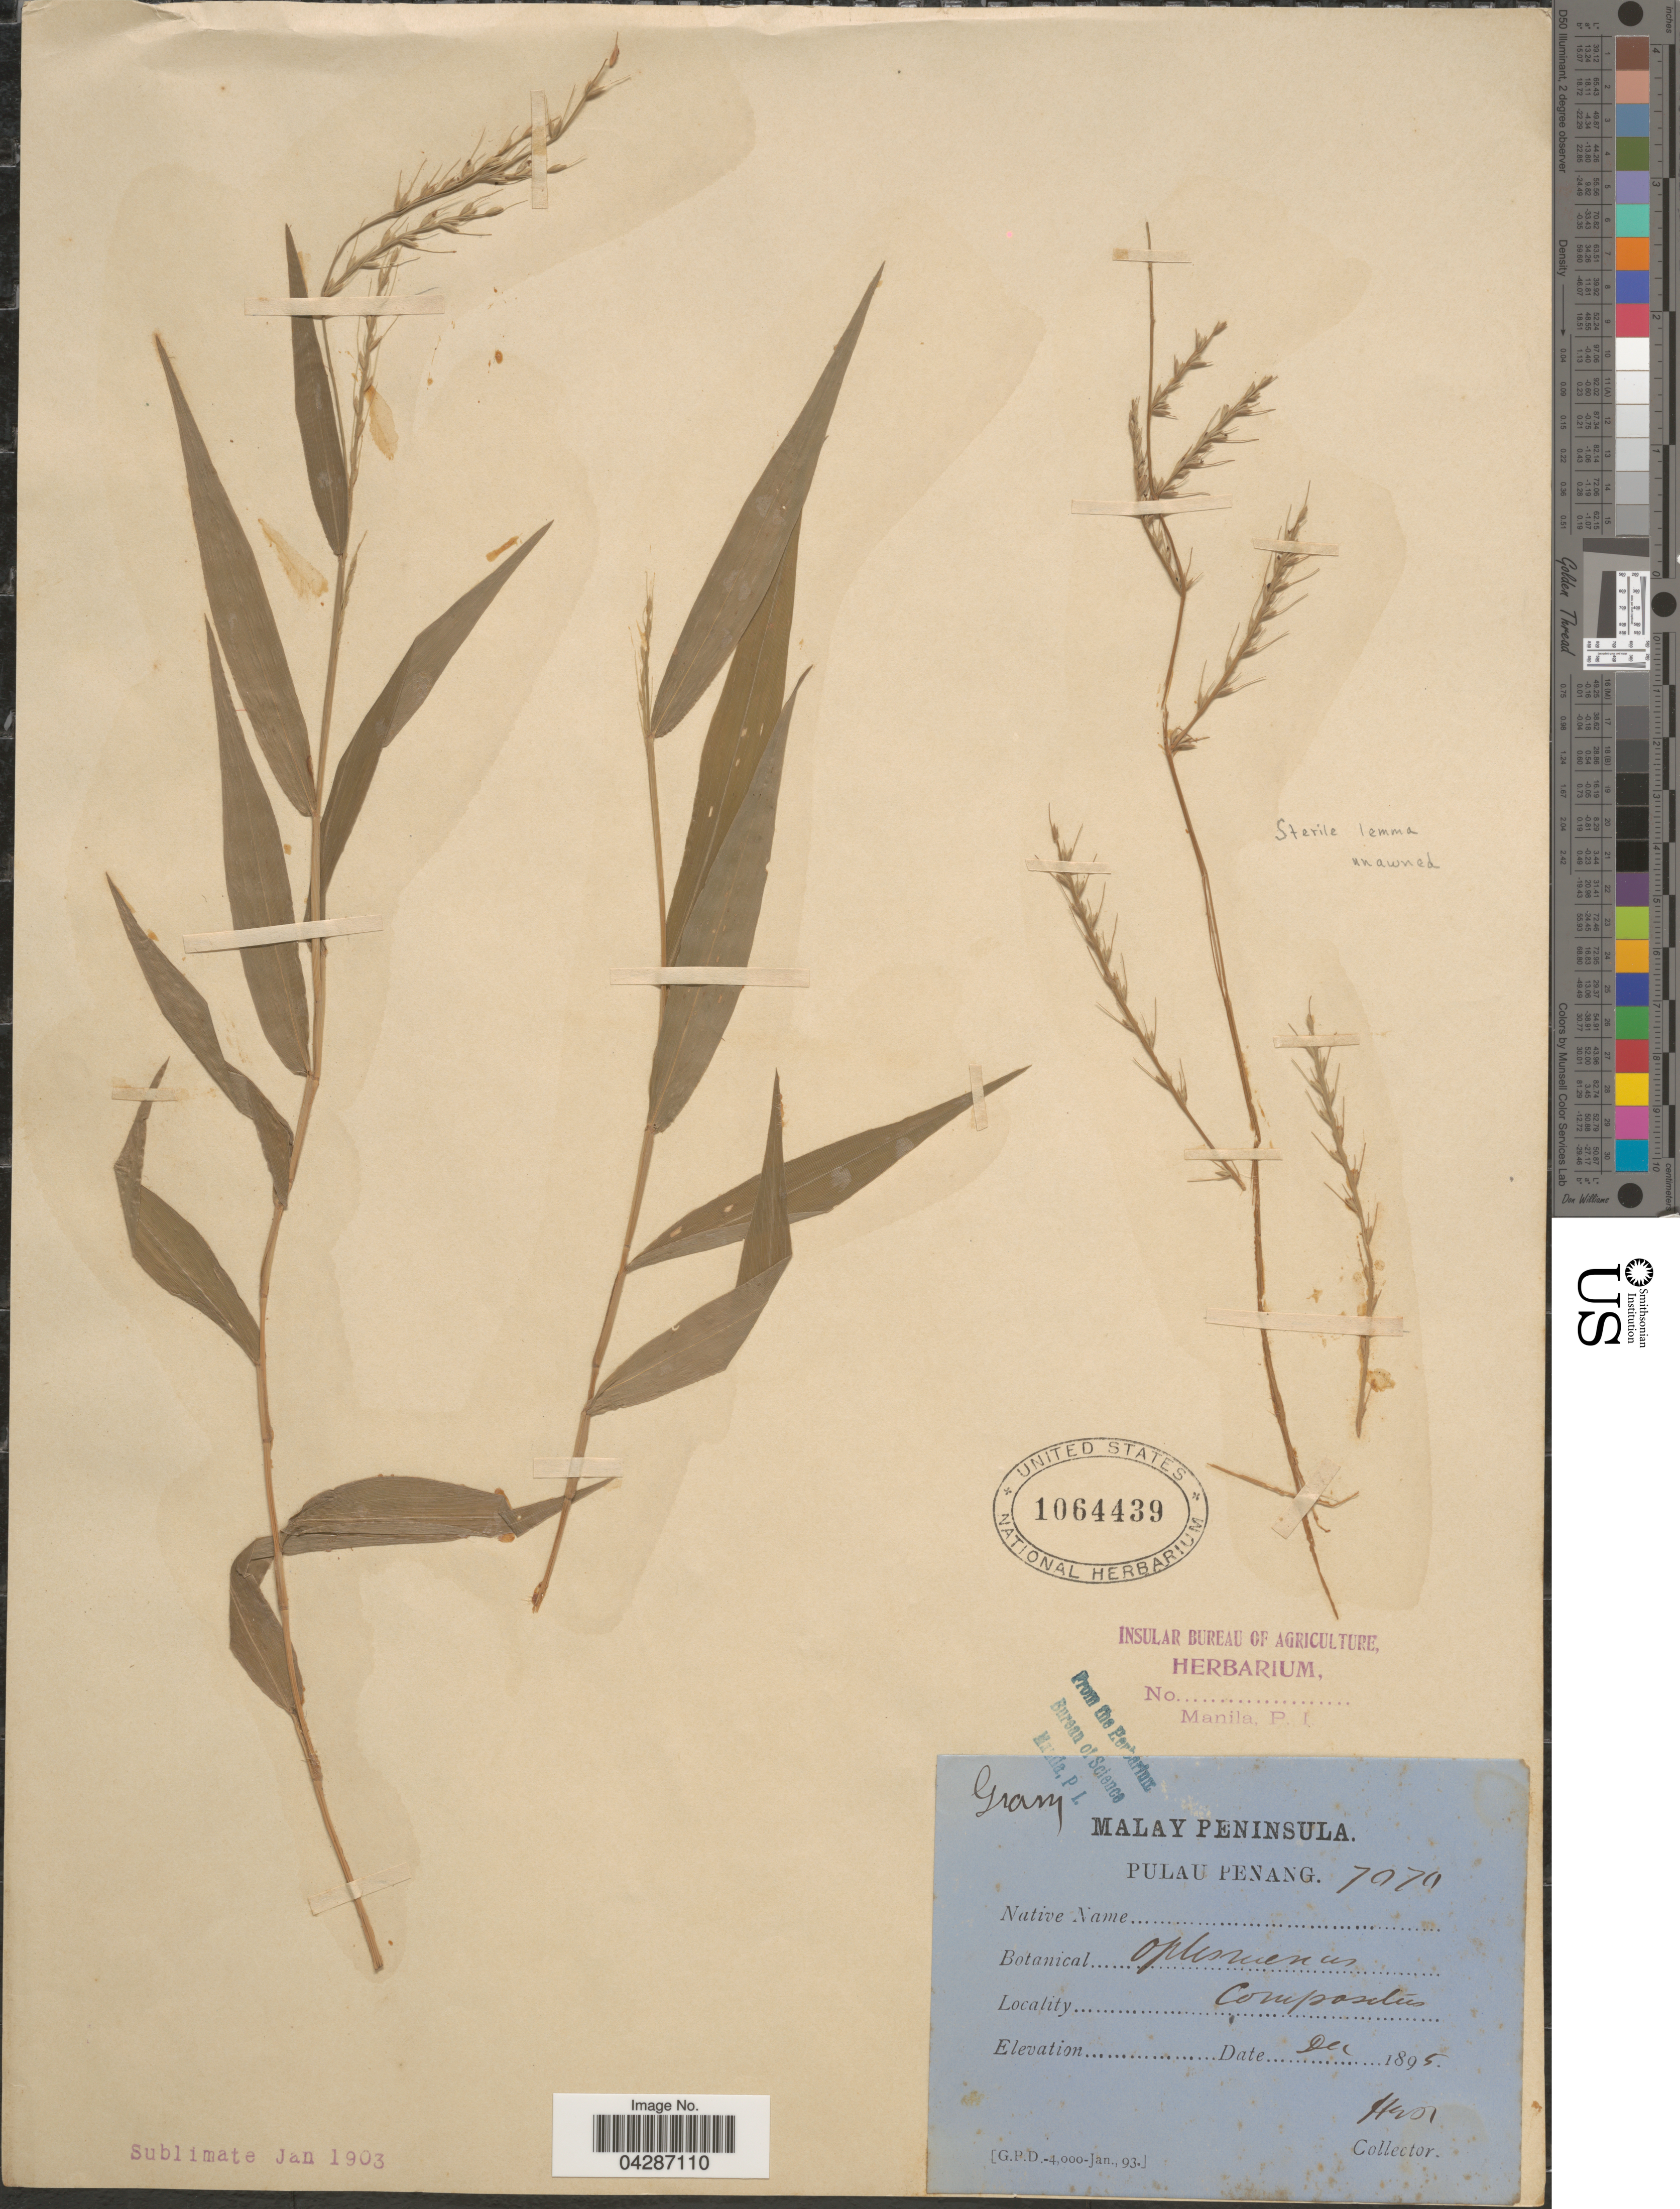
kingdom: Plantae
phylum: Tracheophyta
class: Liliopsida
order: Poales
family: Poaceae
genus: Oplismenus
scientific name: Oplismenus compositus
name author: (L.) P. Beauv.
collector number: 7070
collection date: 1895-12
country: Malaysia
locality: Malay Peninsula. Pulau Penang. Compositus.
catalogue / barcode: US 1064439